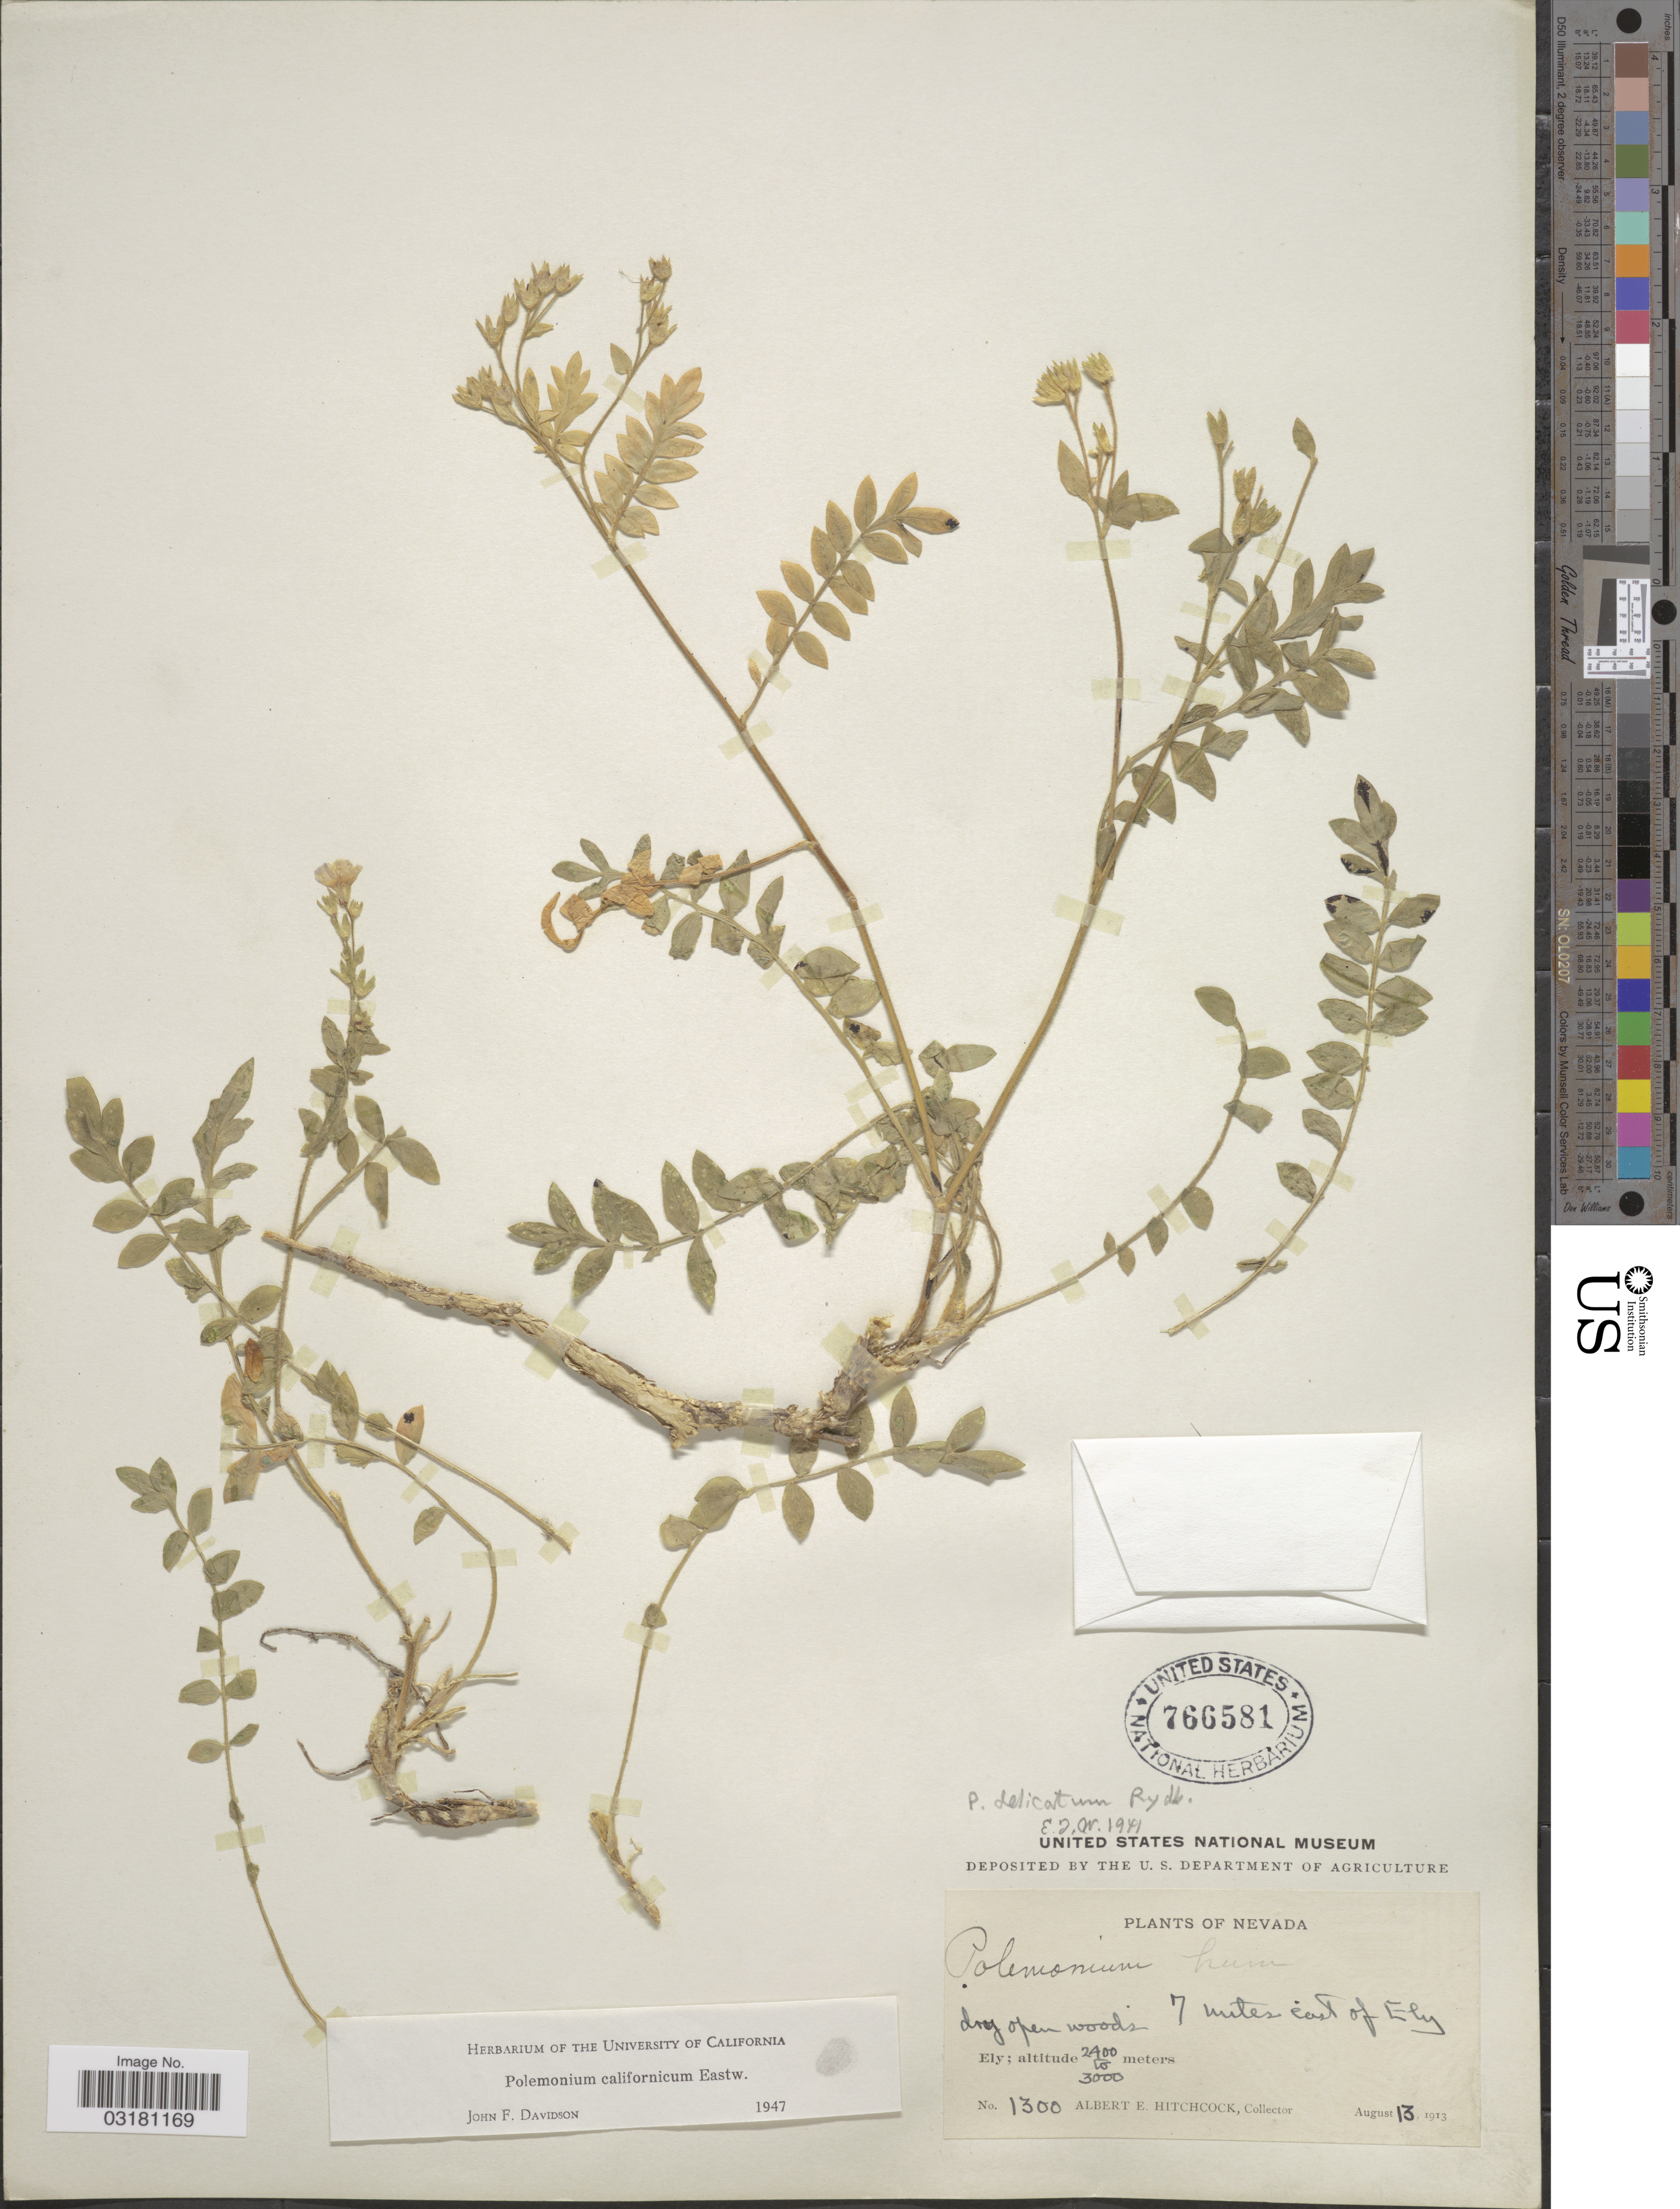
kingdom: Plantae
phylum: Tracheophyta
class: Magnoliopsida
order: Ericales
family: Polemoniaceae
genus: Polemonium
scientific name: Polemonium californicum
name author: Eastw.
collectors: A. S. Hitchcock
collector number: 1300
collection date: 1913-08-13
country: United States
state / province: Nevada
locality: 7 miles east of Ely. Ely.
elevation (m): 2400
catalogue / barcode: US 766581